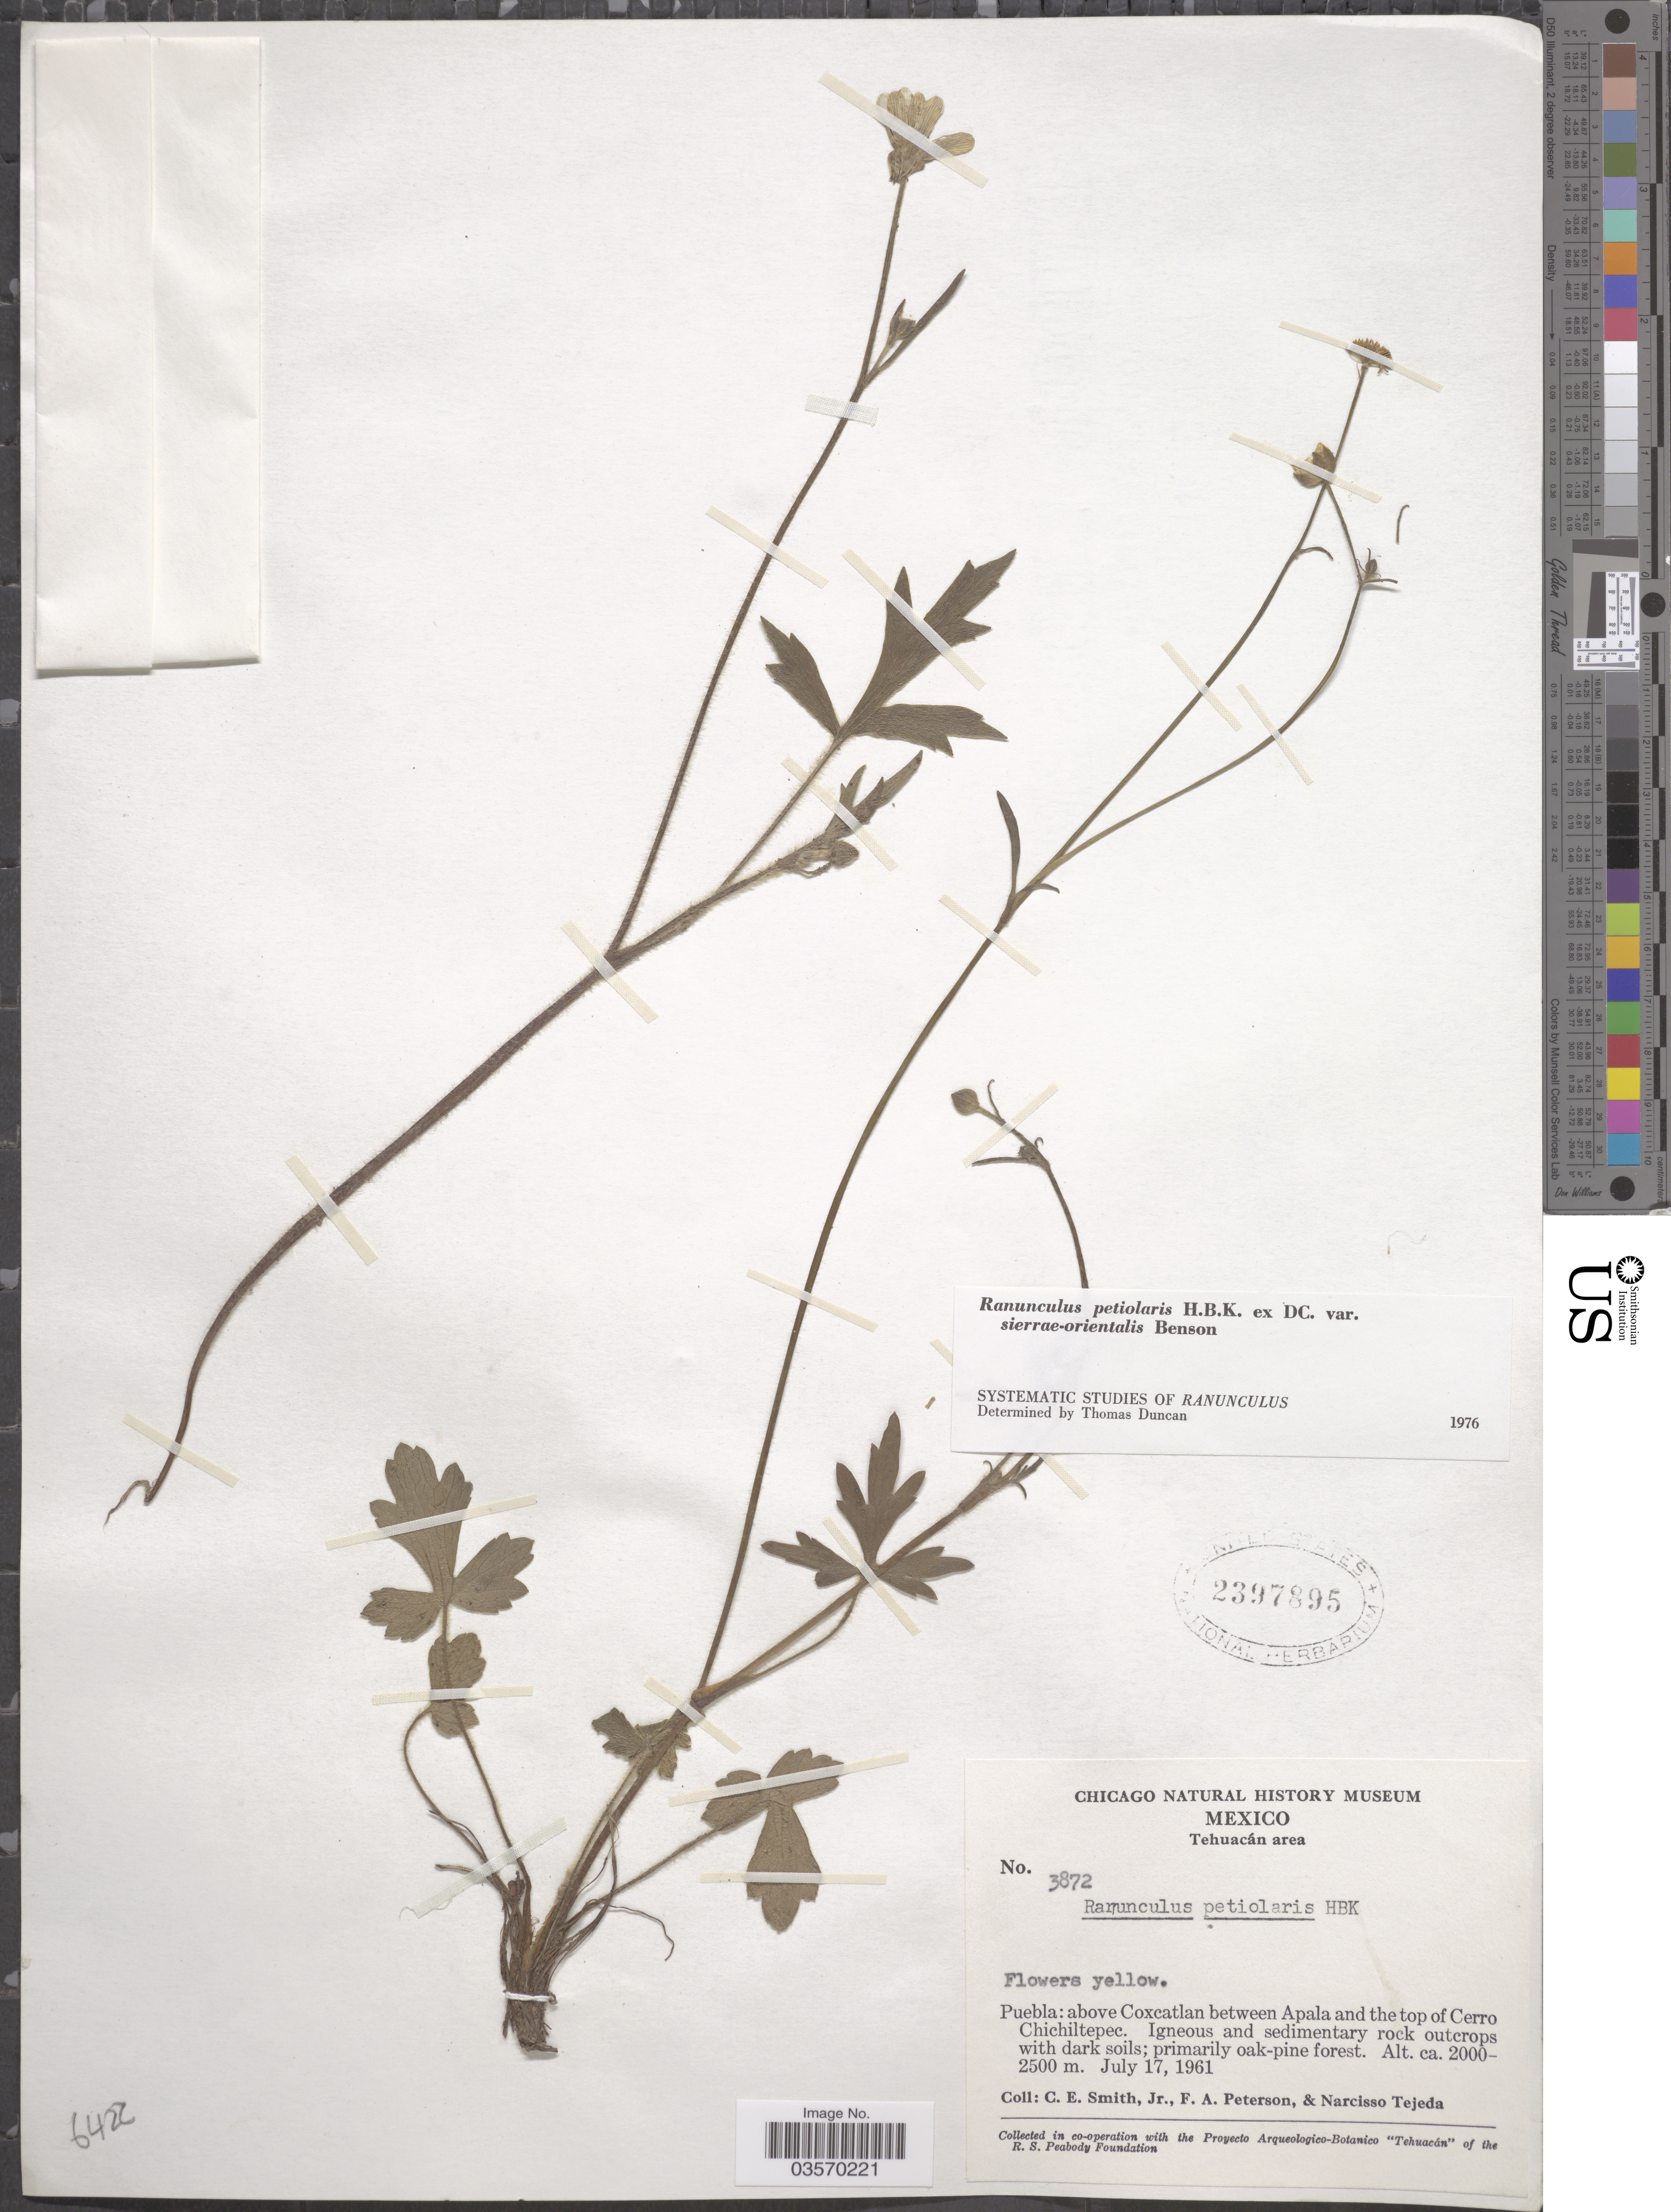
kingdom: Plantae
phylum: Tracheophyta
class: Magnoliopsida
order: Ranunculales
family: Ranunculaceae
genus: Ranunculus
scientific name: Ranunculus petiolaris var. sierrae-orientalis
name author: L.D. Benson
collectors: C. E. Smith Jr., F. A. Peterson & N. Tejeda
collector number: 3872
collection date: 1961-07-17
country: Mexico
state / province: Puebla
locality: Tehuacán area. Above Coxcatlan between Apala and the top of Cerro Chichiltepec.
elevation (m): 2000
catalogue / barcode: US 2397895